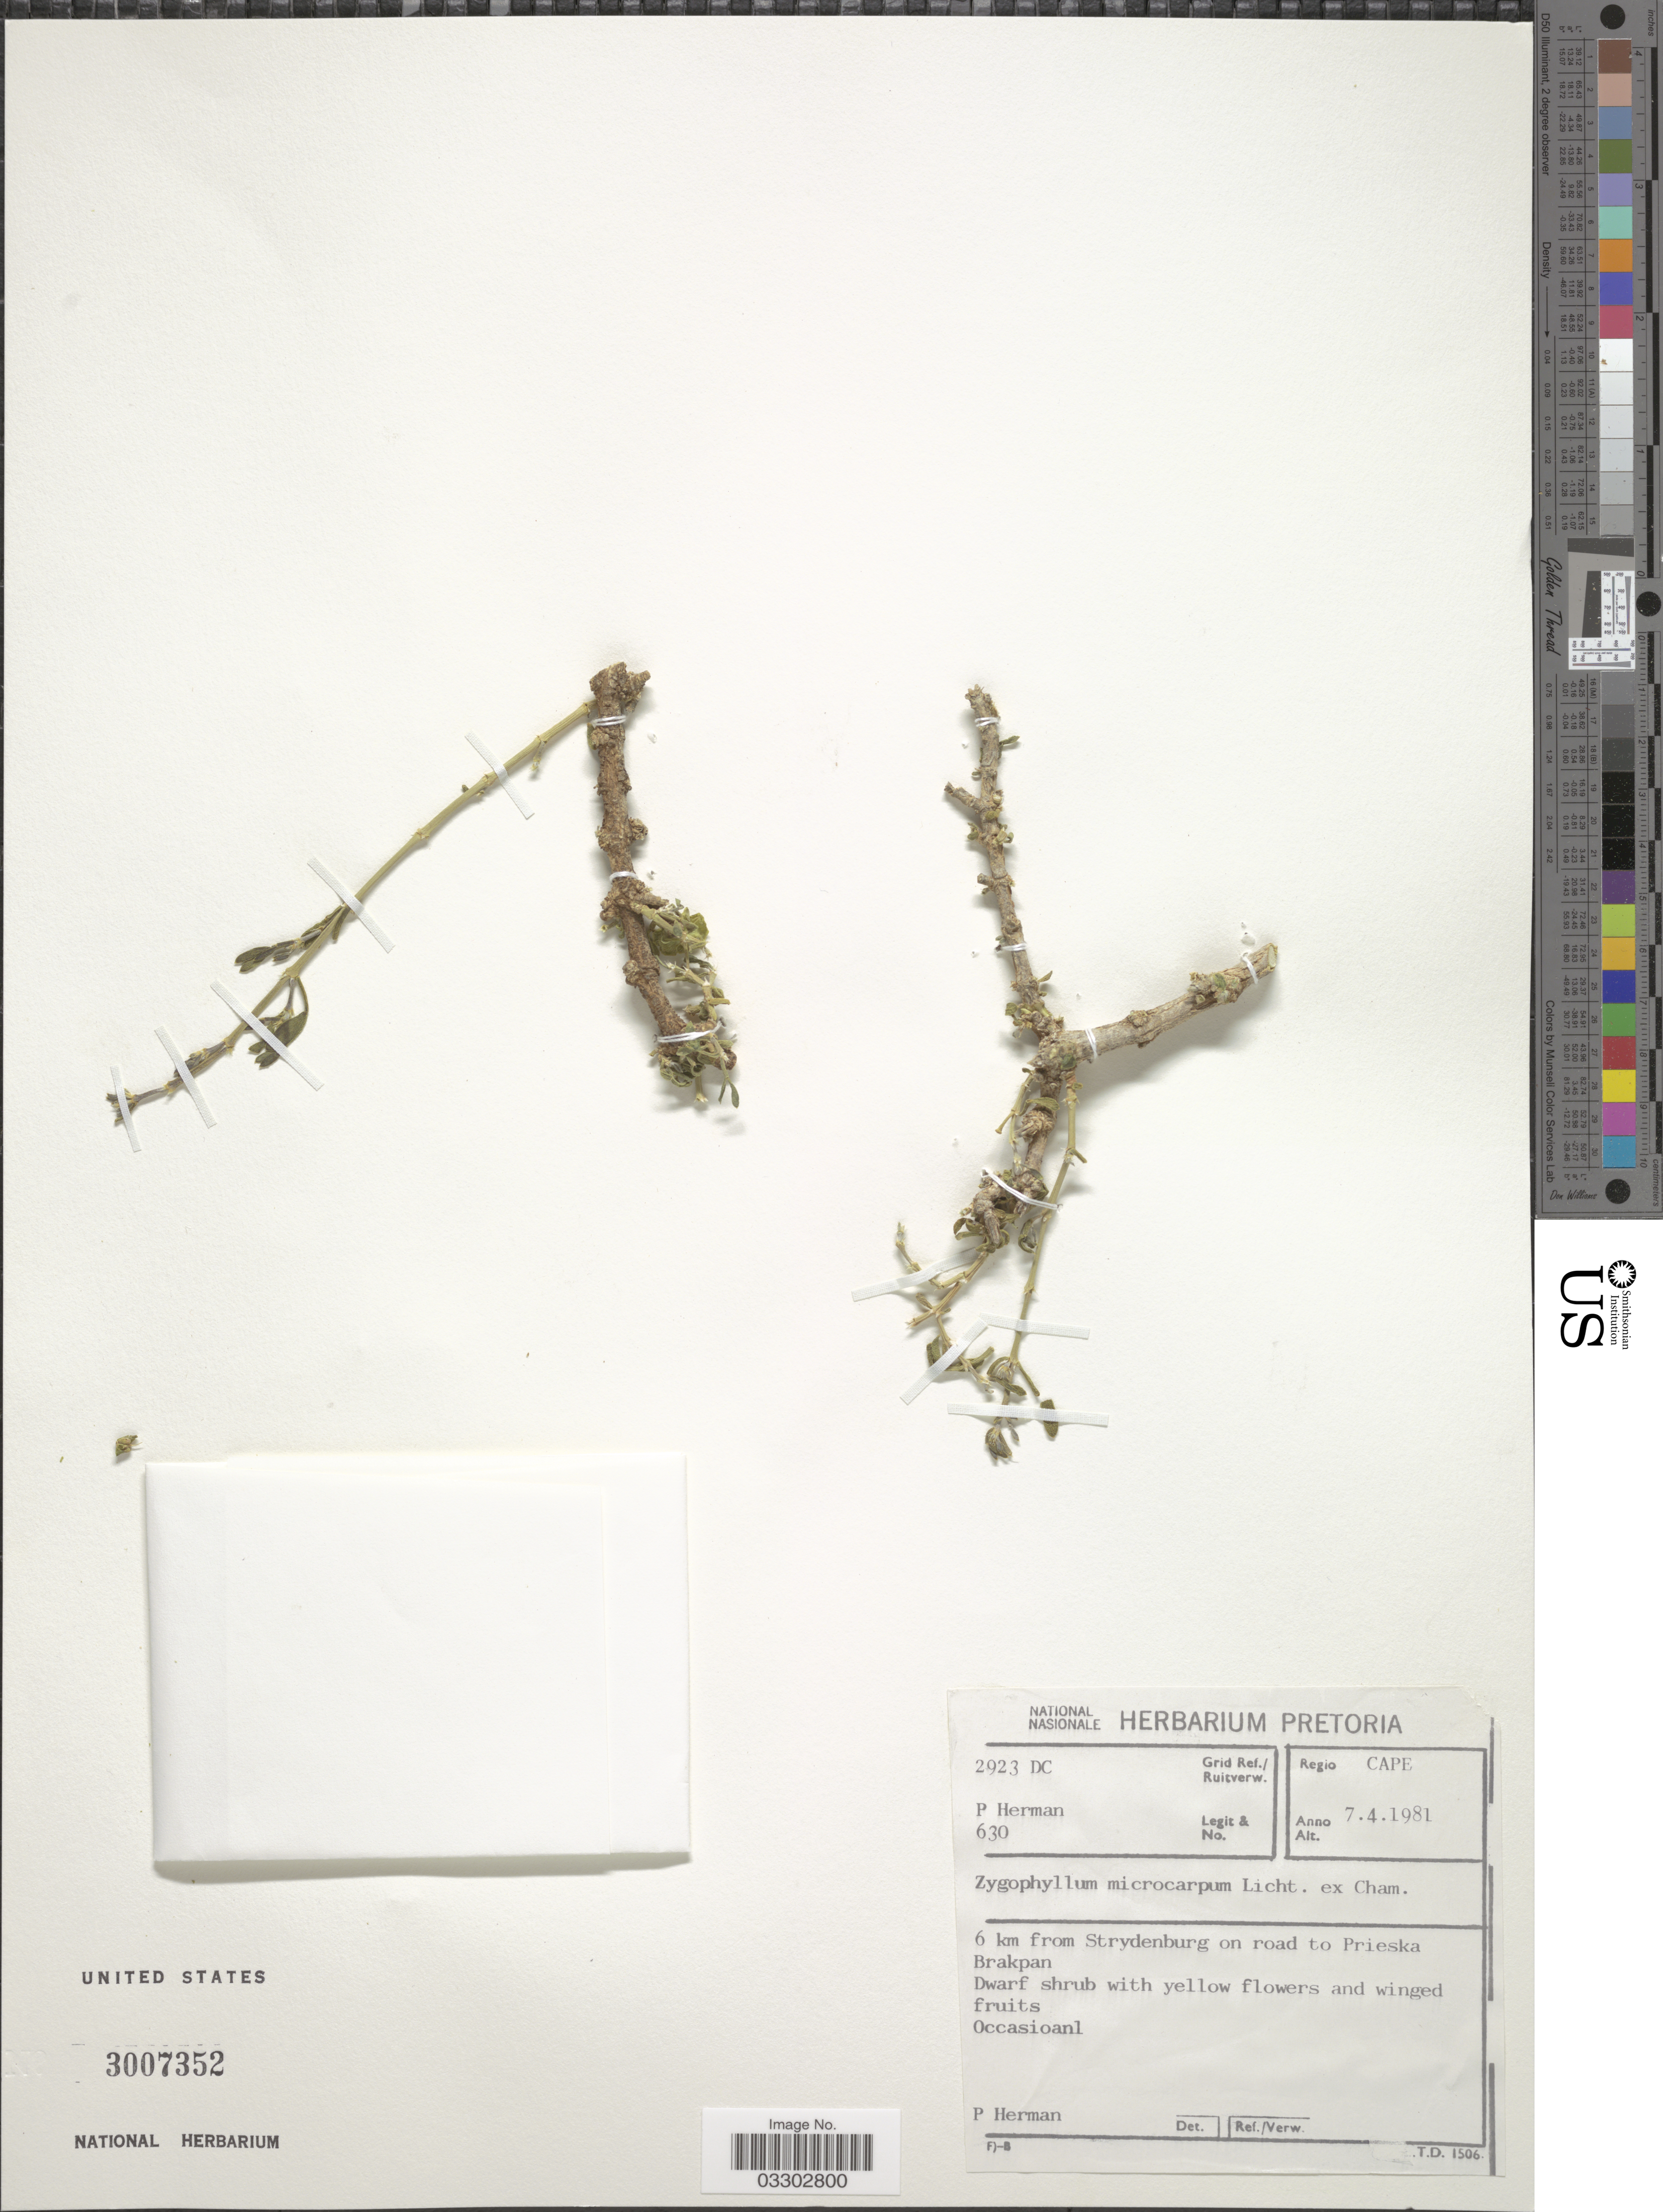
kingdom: Plantae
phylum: Tracheophyta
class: Magnoliopsida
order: Zygophyllales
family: Zygophyllaceae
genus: Zygophyllum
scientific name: Zygophyllum microcarpum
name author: Licht. ex Cham.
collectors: P. Herman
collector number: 630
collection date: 1981-04-07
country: South Africa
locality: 2923 DC Grid Ref./Ruitverw. Regio Cape. 6 km from Strydenburg on road to Prieska Brakpan.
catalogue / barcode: US 3007352